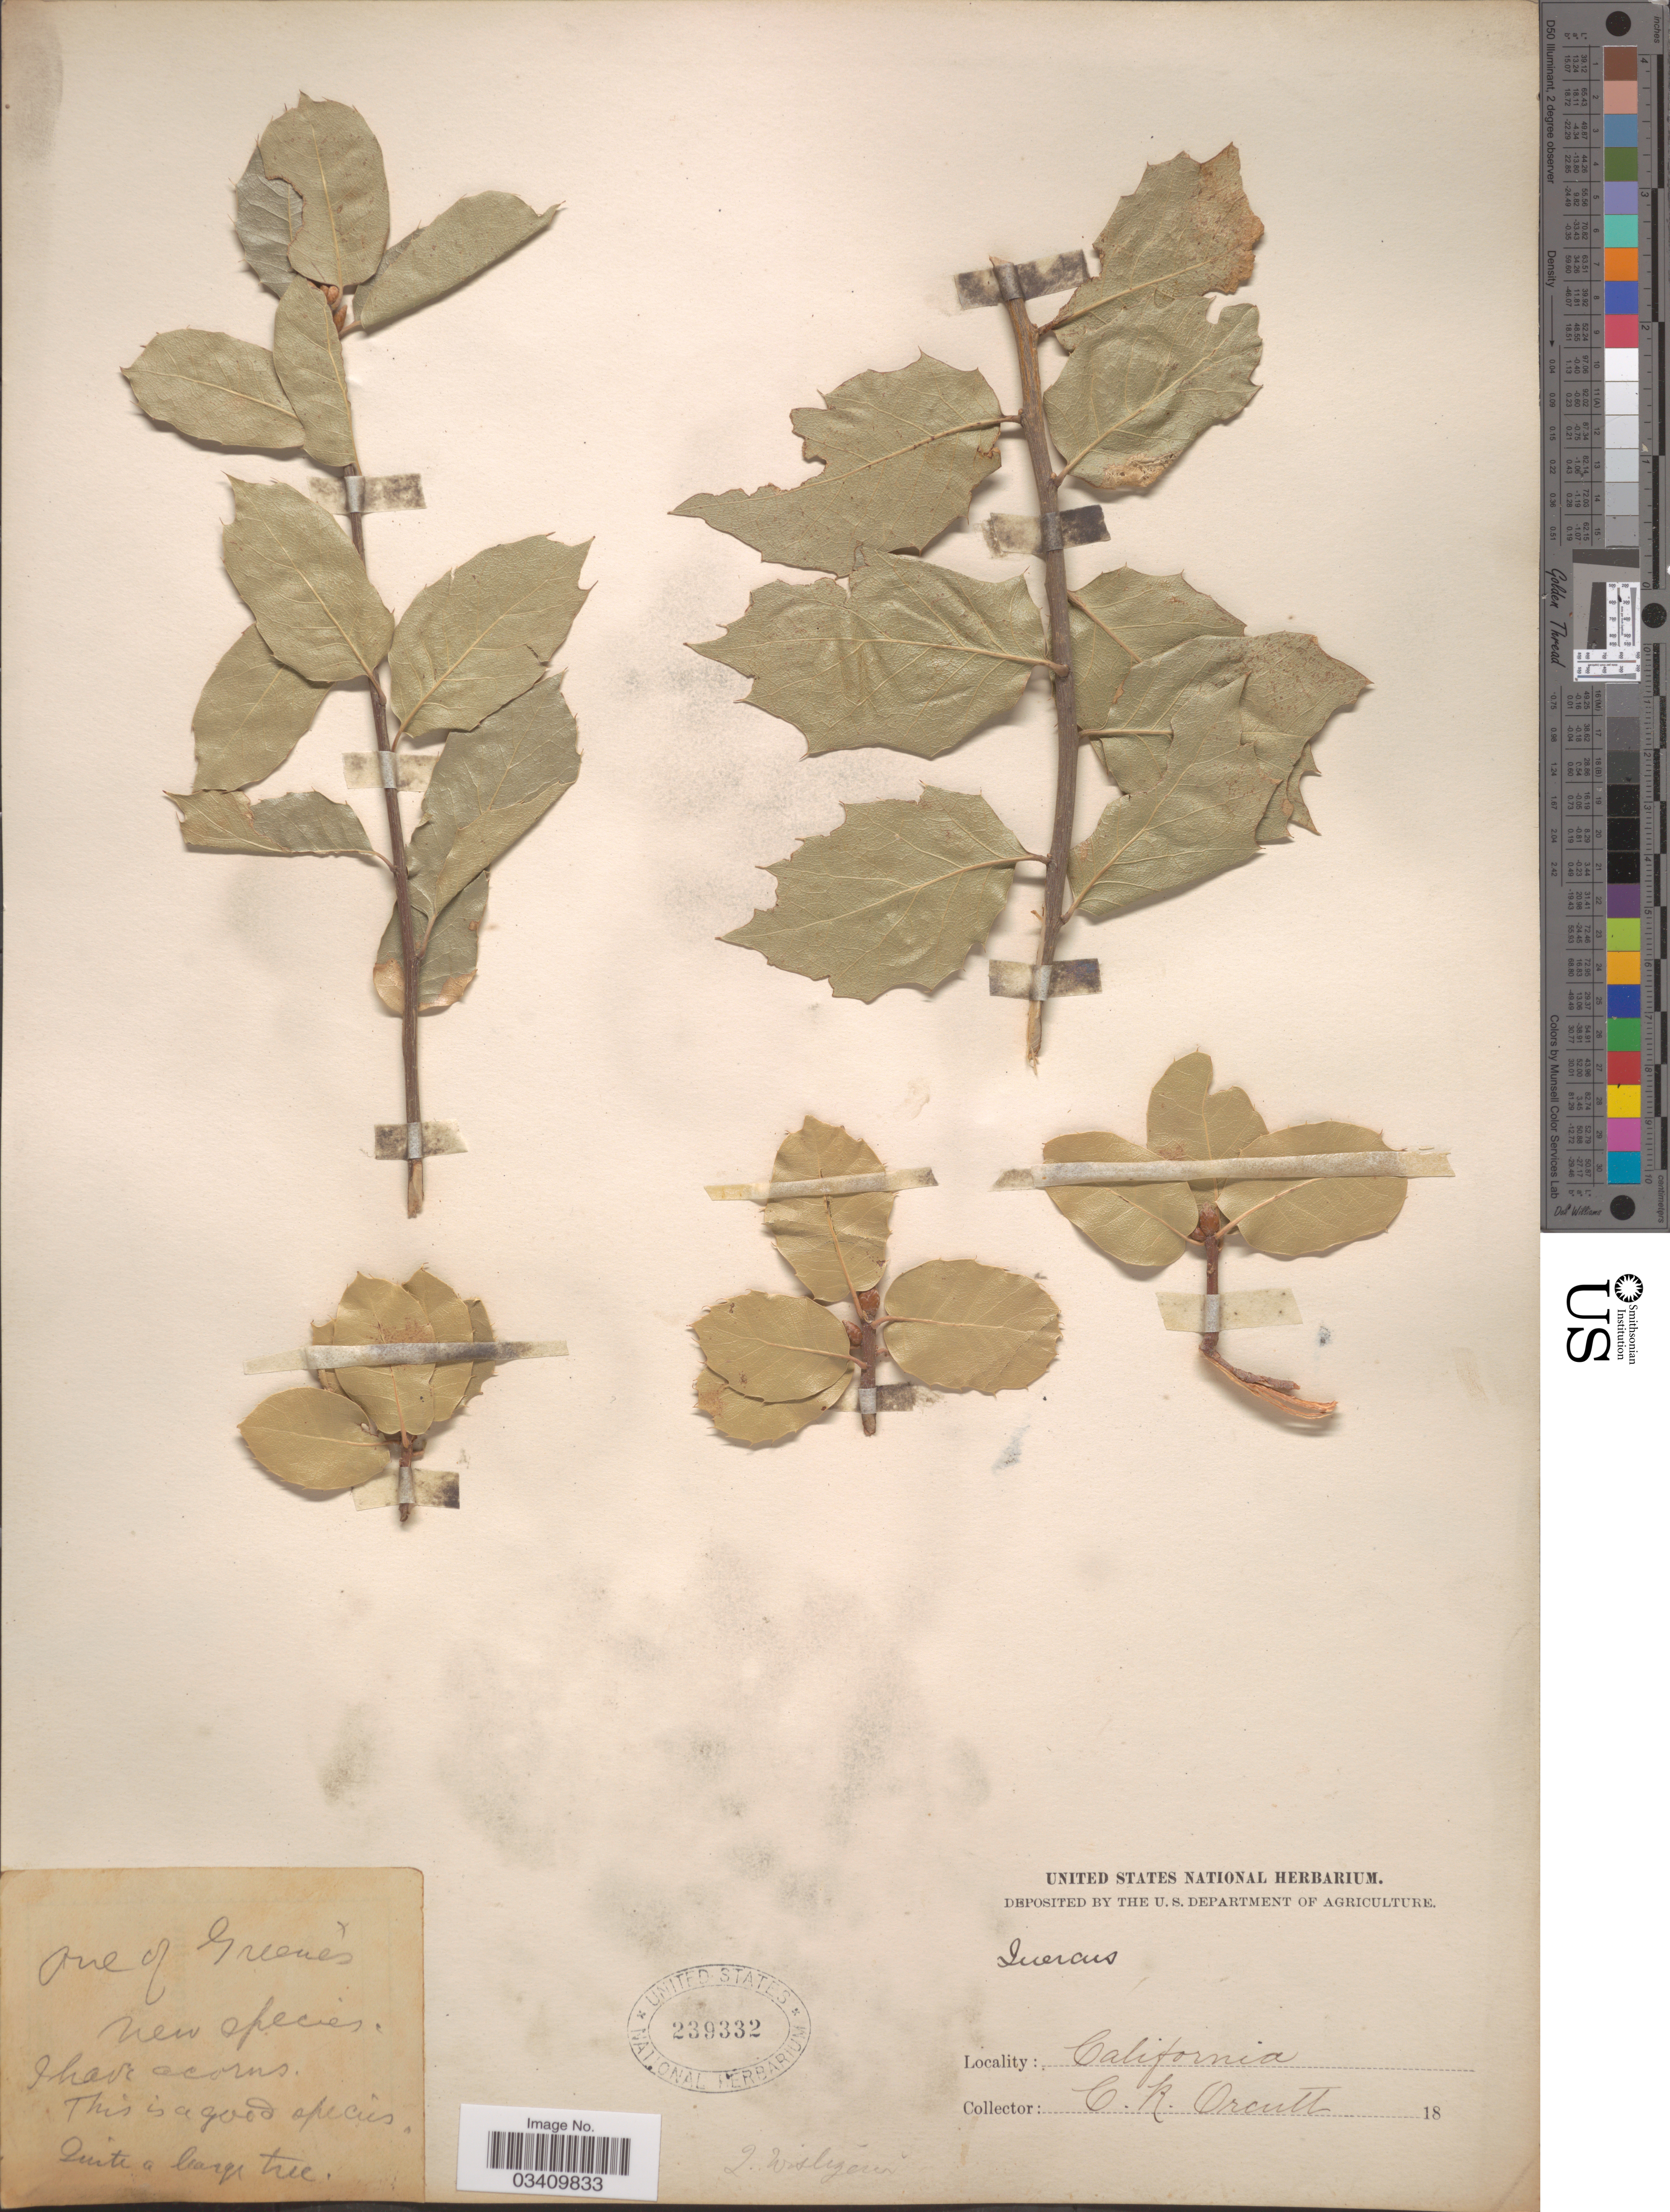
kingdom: Plantae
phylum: Tracheophyta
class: Magnoliopsida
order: Fagales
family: Fagaceae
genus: Quercus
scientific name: Quercus wislizeni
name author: A. DC.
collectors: C. R. Orcutt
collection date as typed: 18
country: United States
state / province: California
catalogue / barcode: US 239332